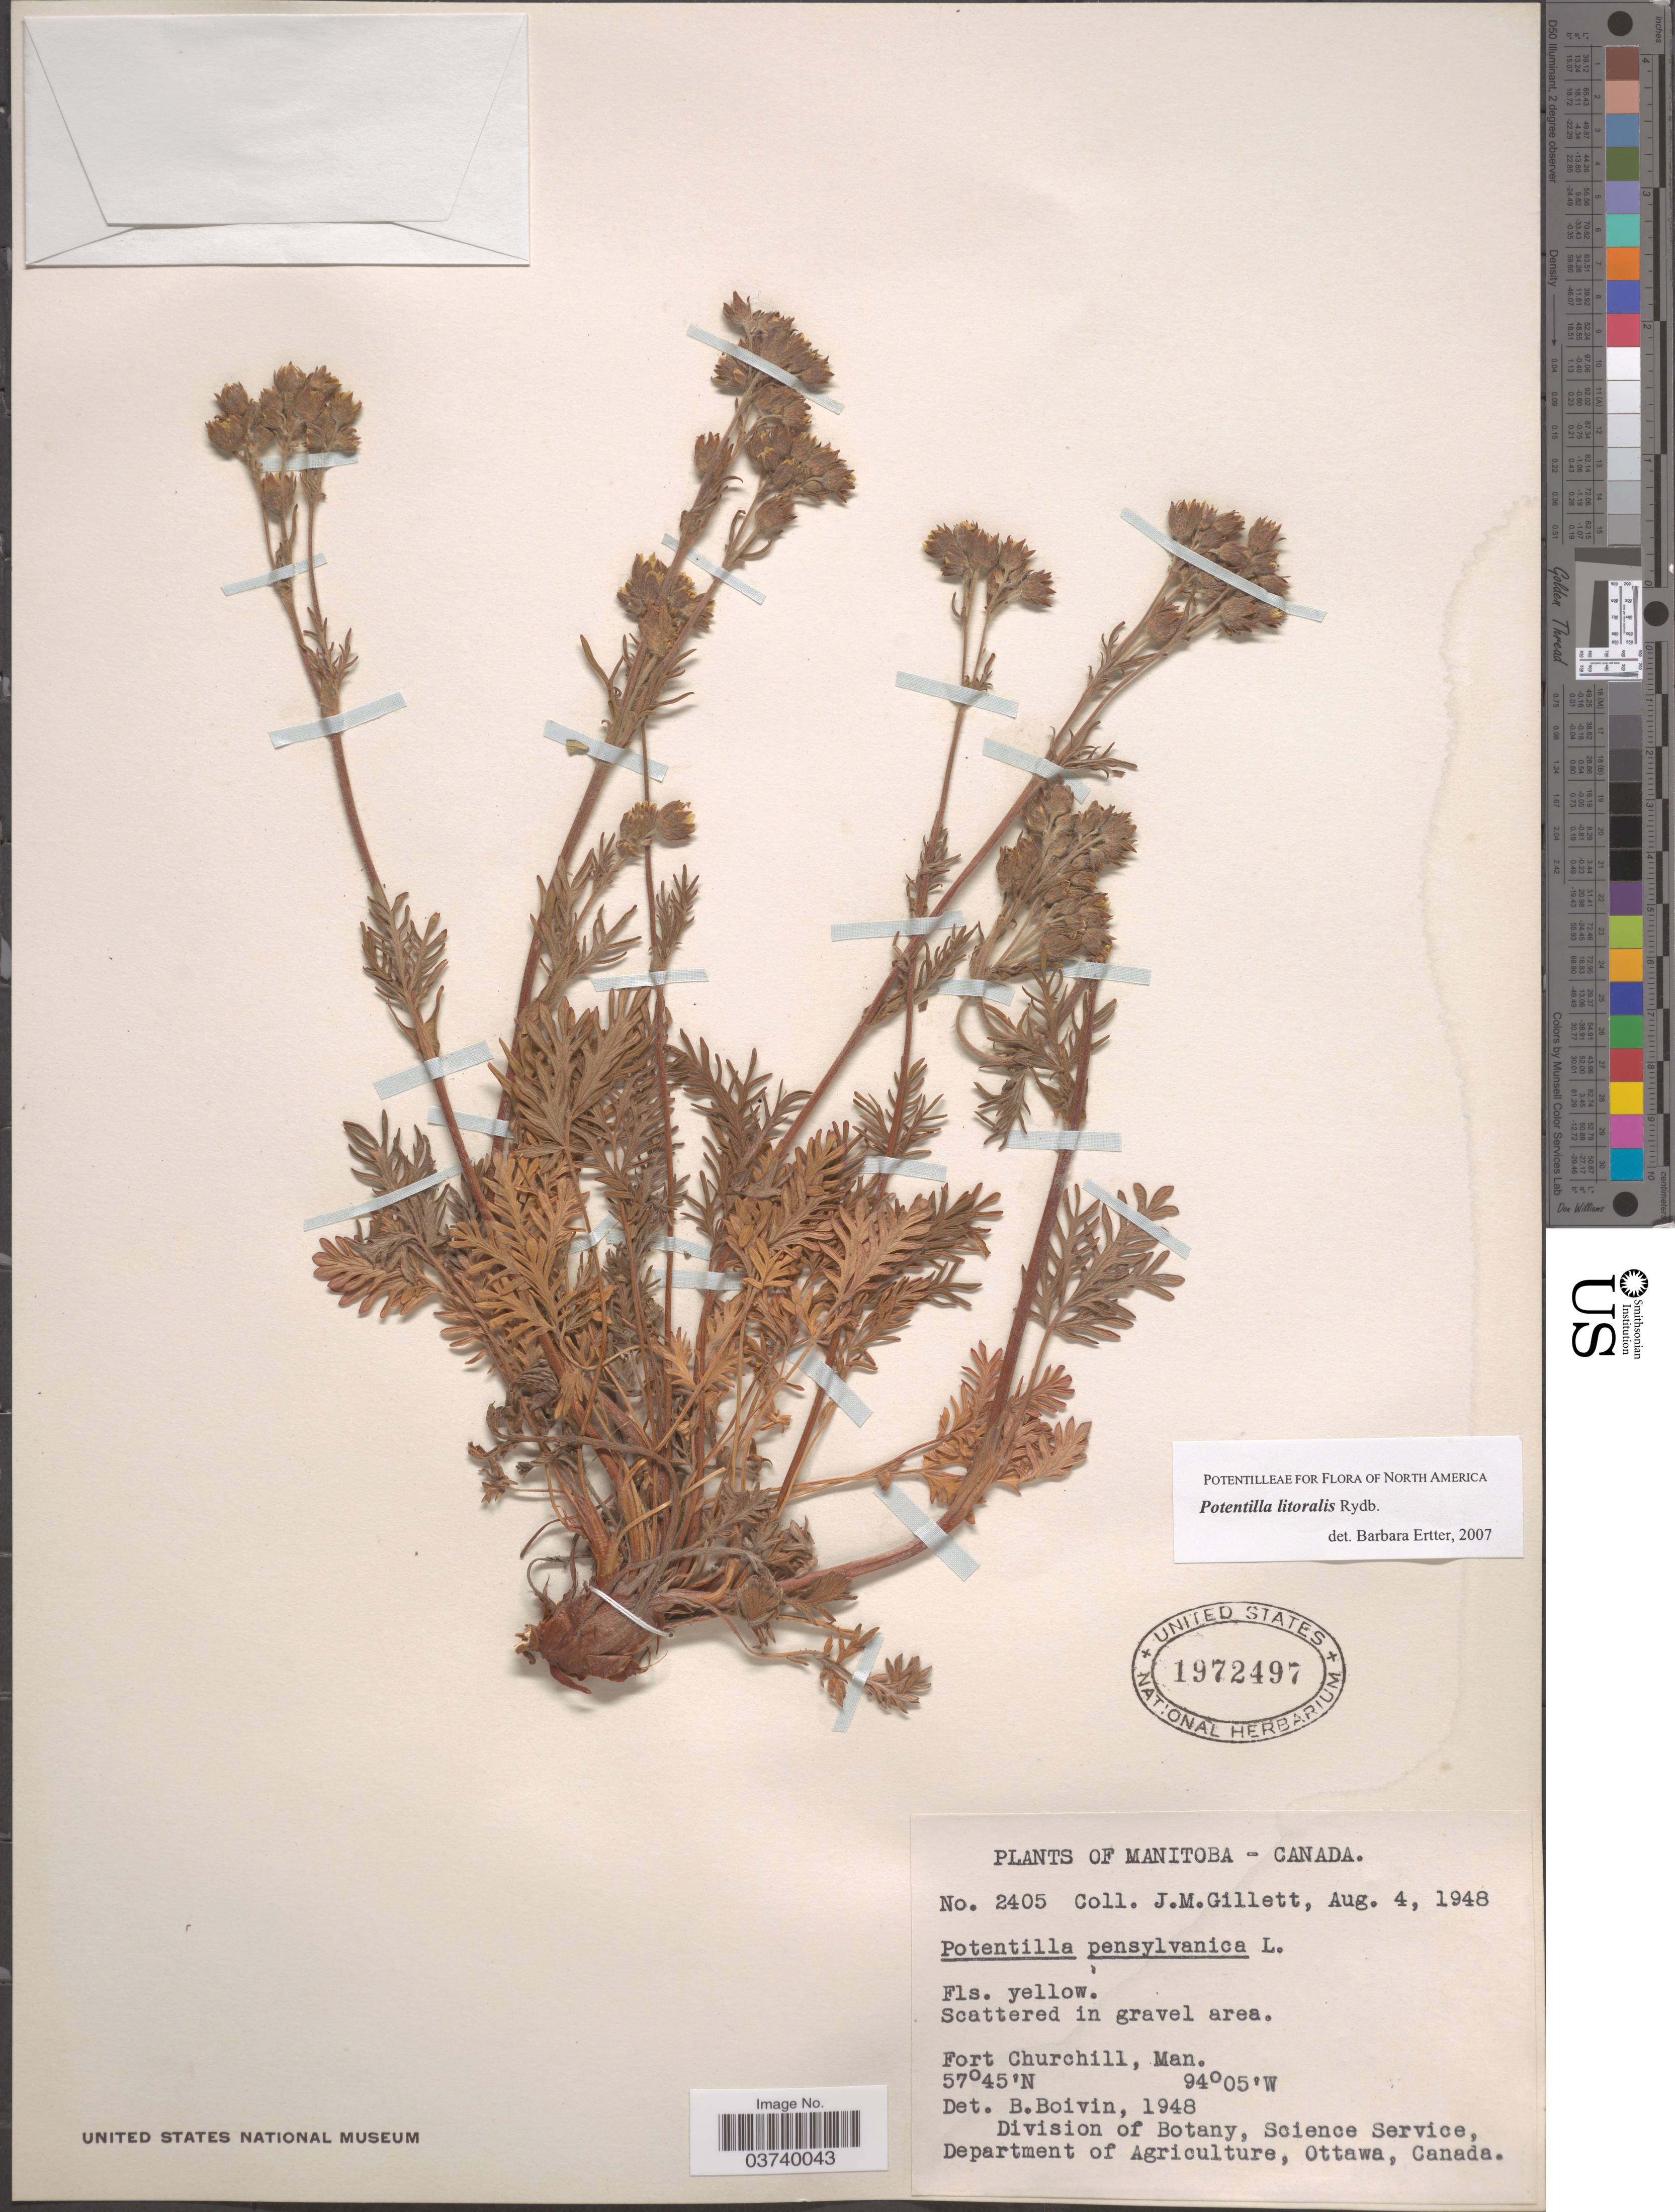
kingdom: Plantae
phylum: Tracheophyta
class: Magnoliopsida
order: Rosales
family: Rosaceae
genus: Potentilla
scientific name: Potentilla litoralis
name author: Rydb.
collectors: J. M. Gillett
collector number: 2405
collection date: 1948-08-04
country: Canada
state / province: Manitoba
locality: Fort Churchill.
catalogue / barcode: US 1972497